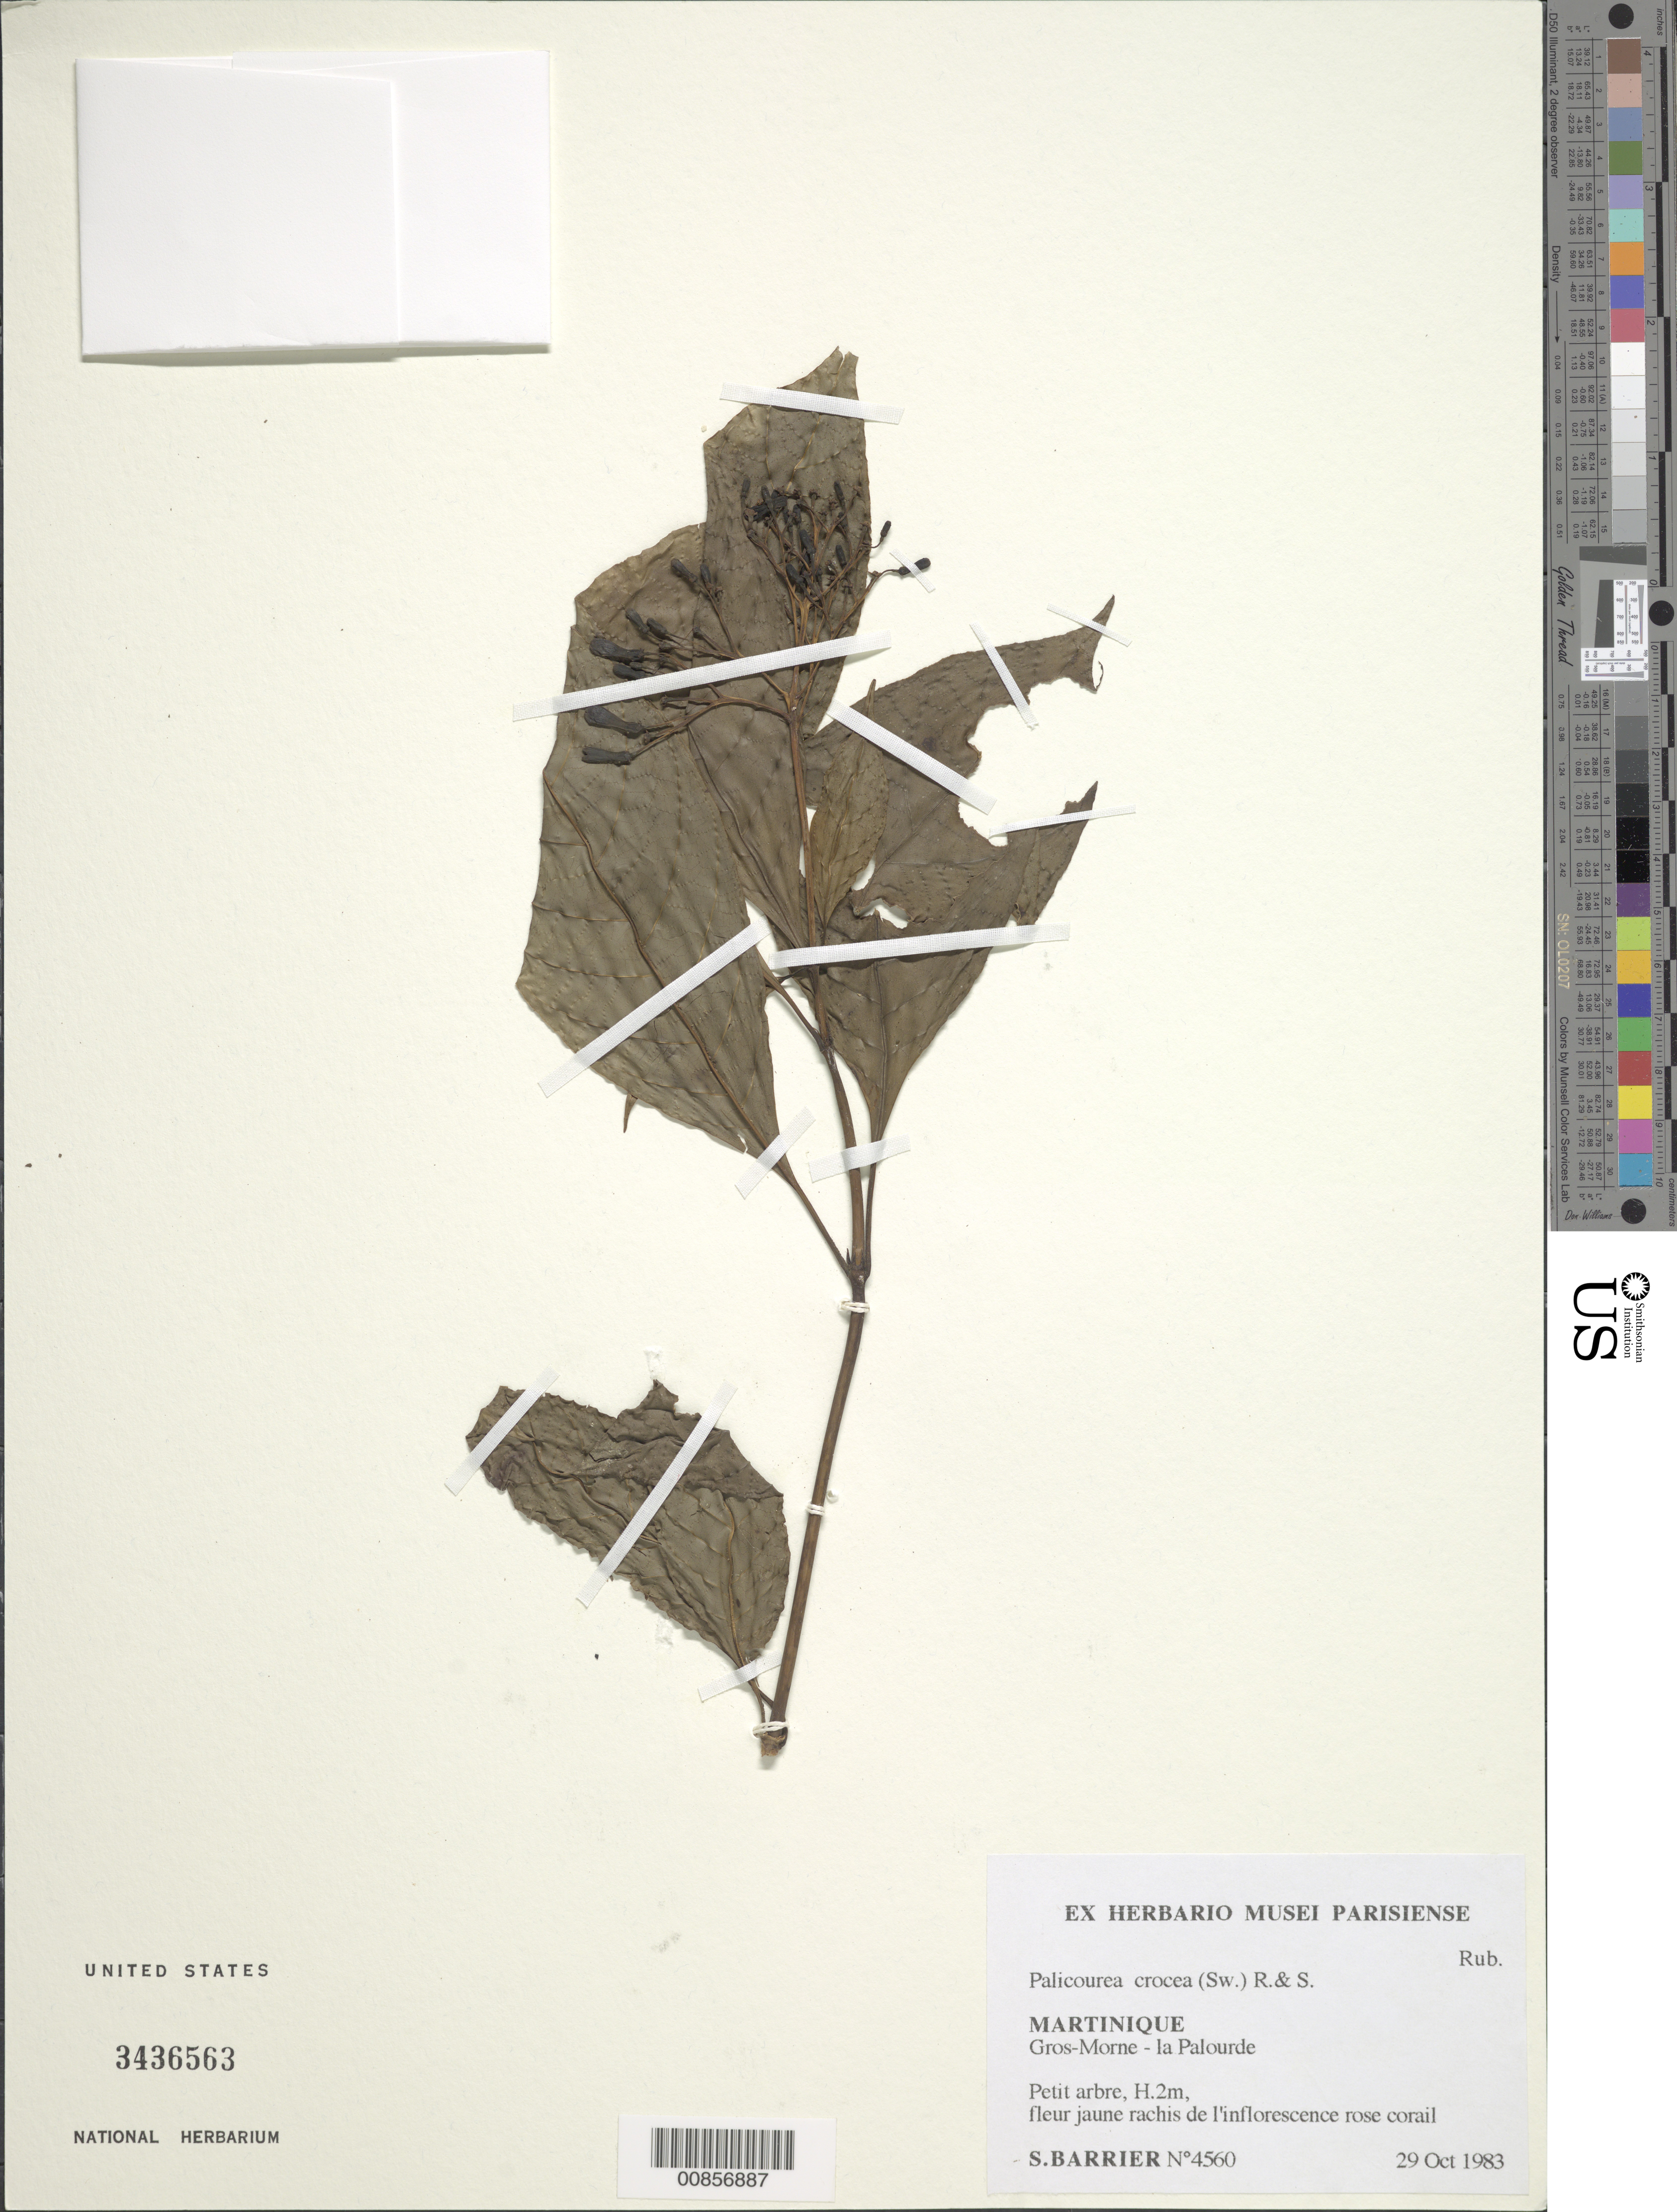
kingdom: Plantae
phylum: Tracheophyta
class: Magnoliopsida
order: Gentianales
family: Rubiaceae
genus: Palicourea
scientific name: Palicourea crocea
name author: (Sw.) Schult.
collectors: S. Barrier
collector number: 4560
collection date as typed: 29 0ct 1983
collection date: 1983-10-29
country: Martinique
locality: Gros Morne - la Palourde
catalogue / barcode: US 3436563